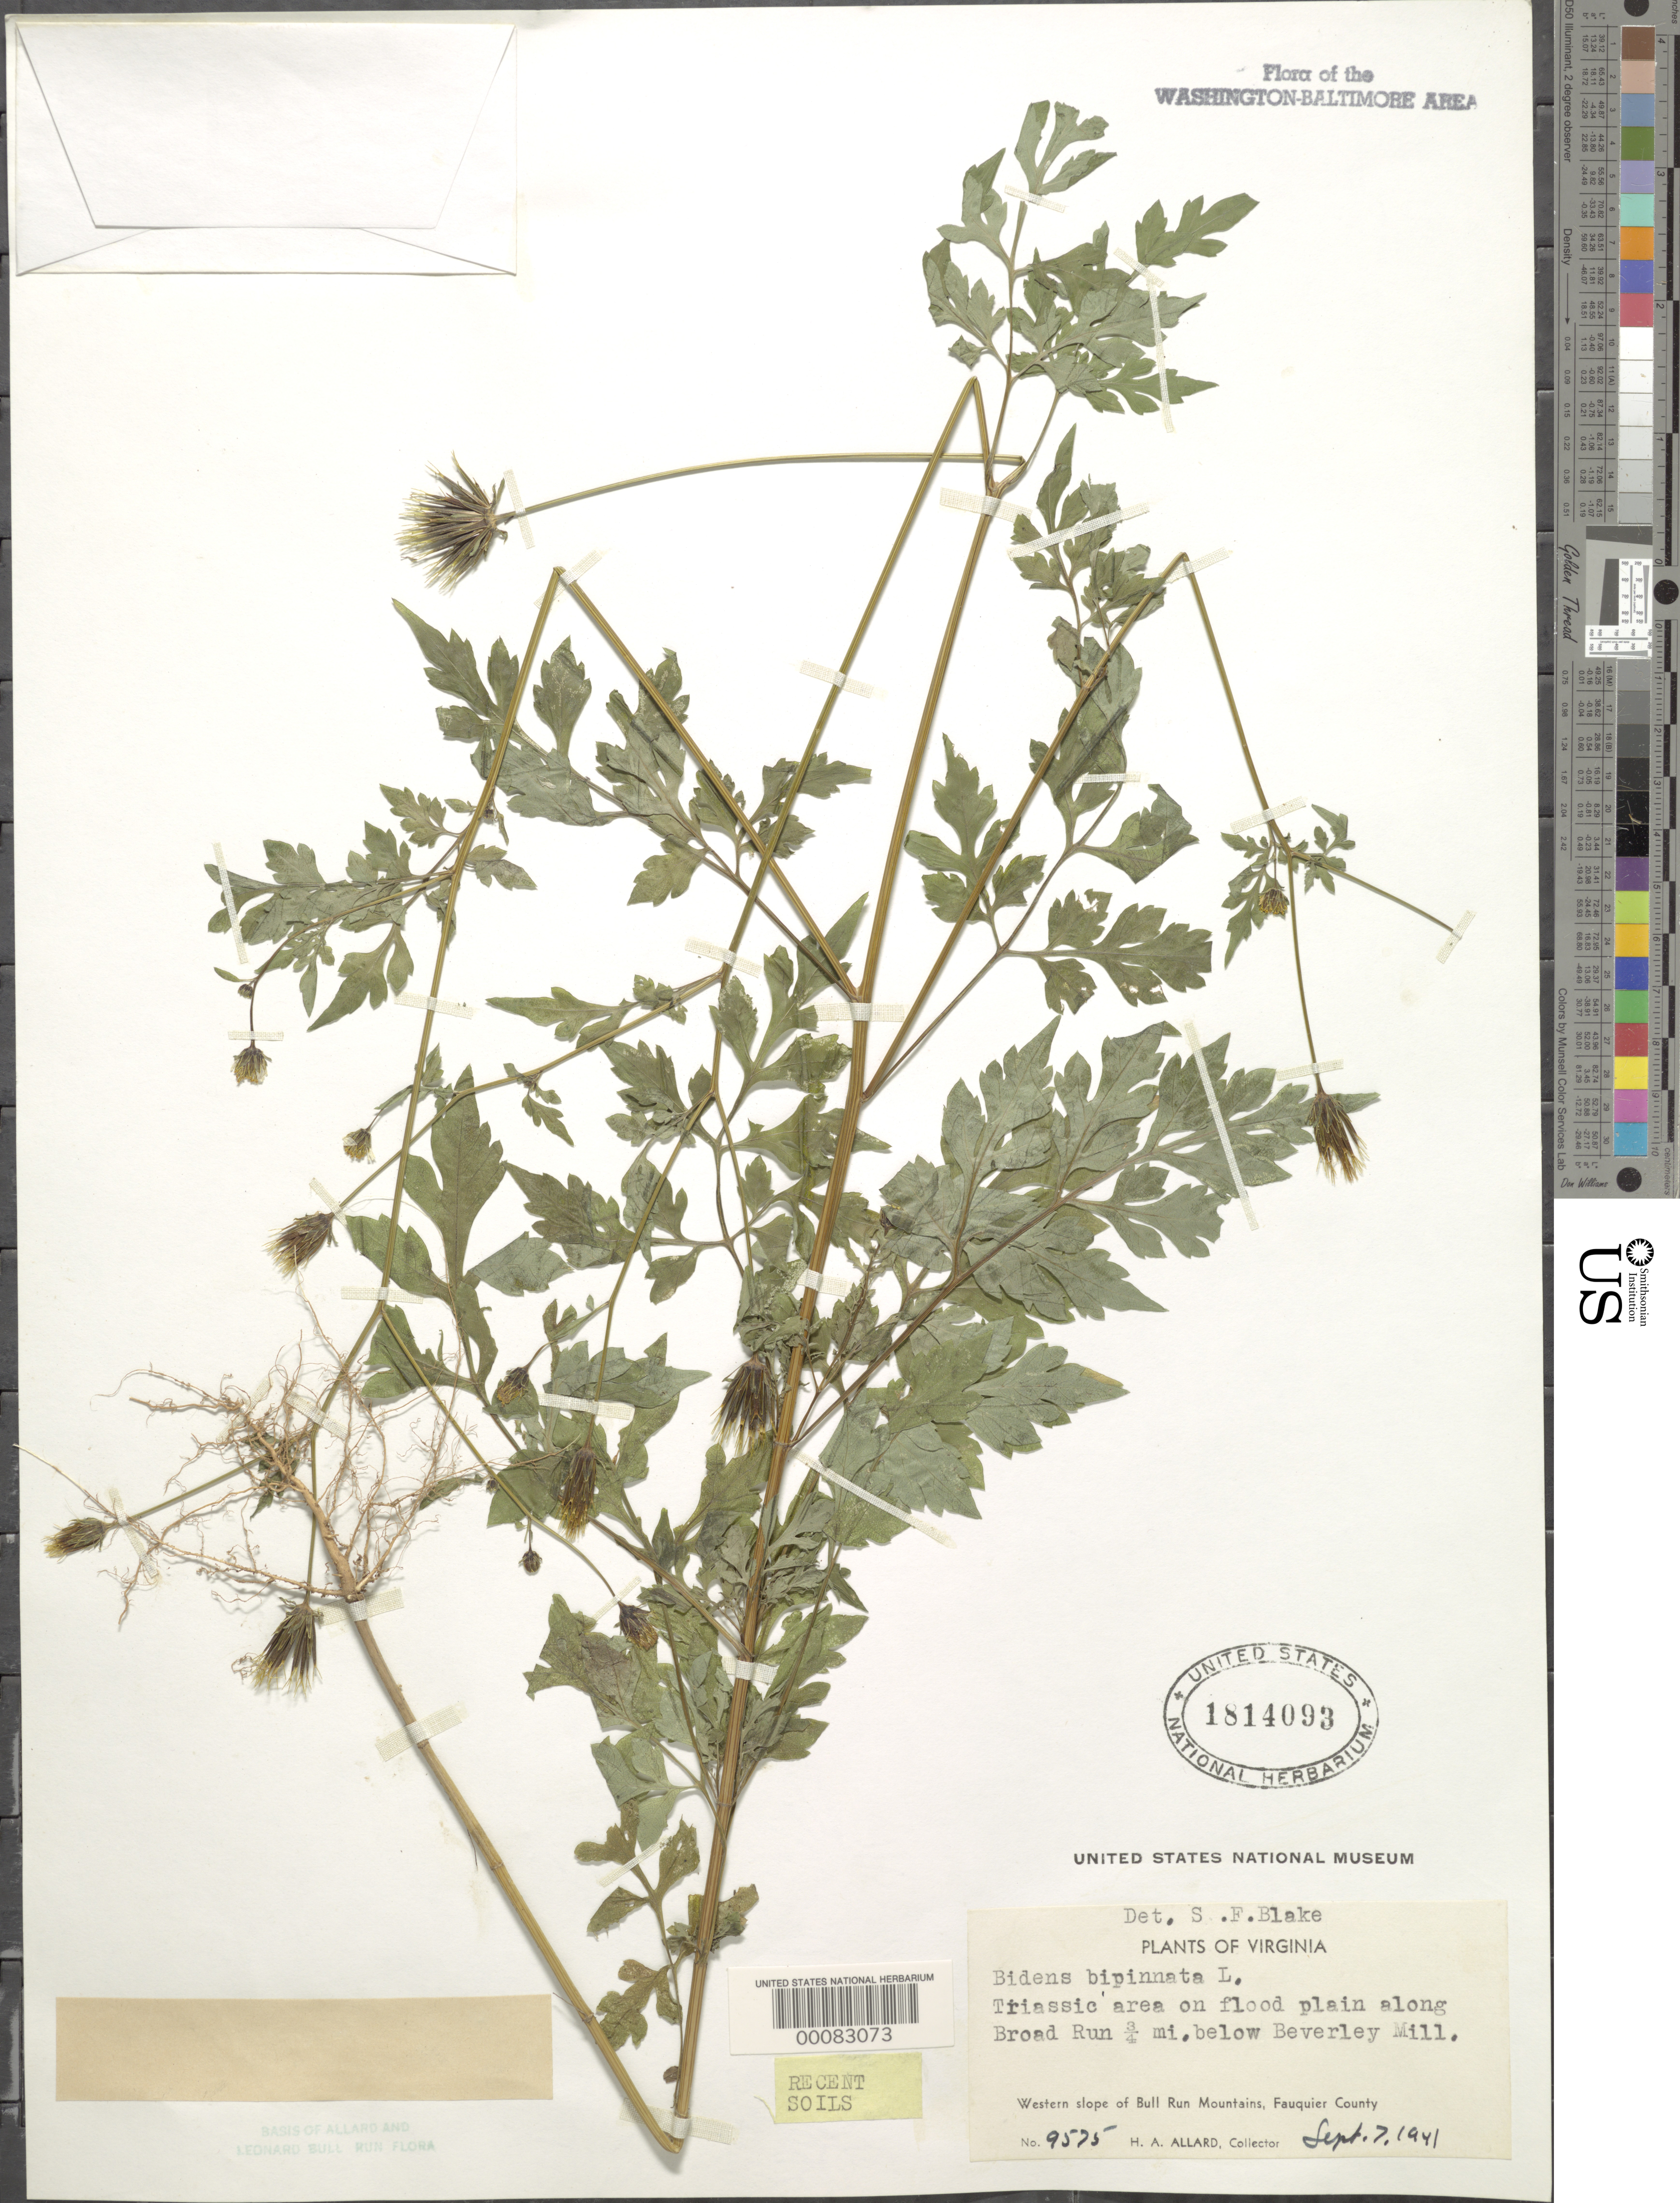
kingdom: Plantae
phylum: Tracheophyta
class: Magnoliopsida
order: Asterales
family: Asteraceae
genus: Bidens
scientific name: Bidens bipinnata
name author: L.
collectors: H. A. Allard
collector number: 9575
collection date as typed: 07 Sep 1941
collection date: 1941-09-07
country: United States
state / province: Virginia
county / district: Fauquier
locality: Below Beverley Mill Broad Run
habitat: Floodplain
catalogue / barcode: US 1814093